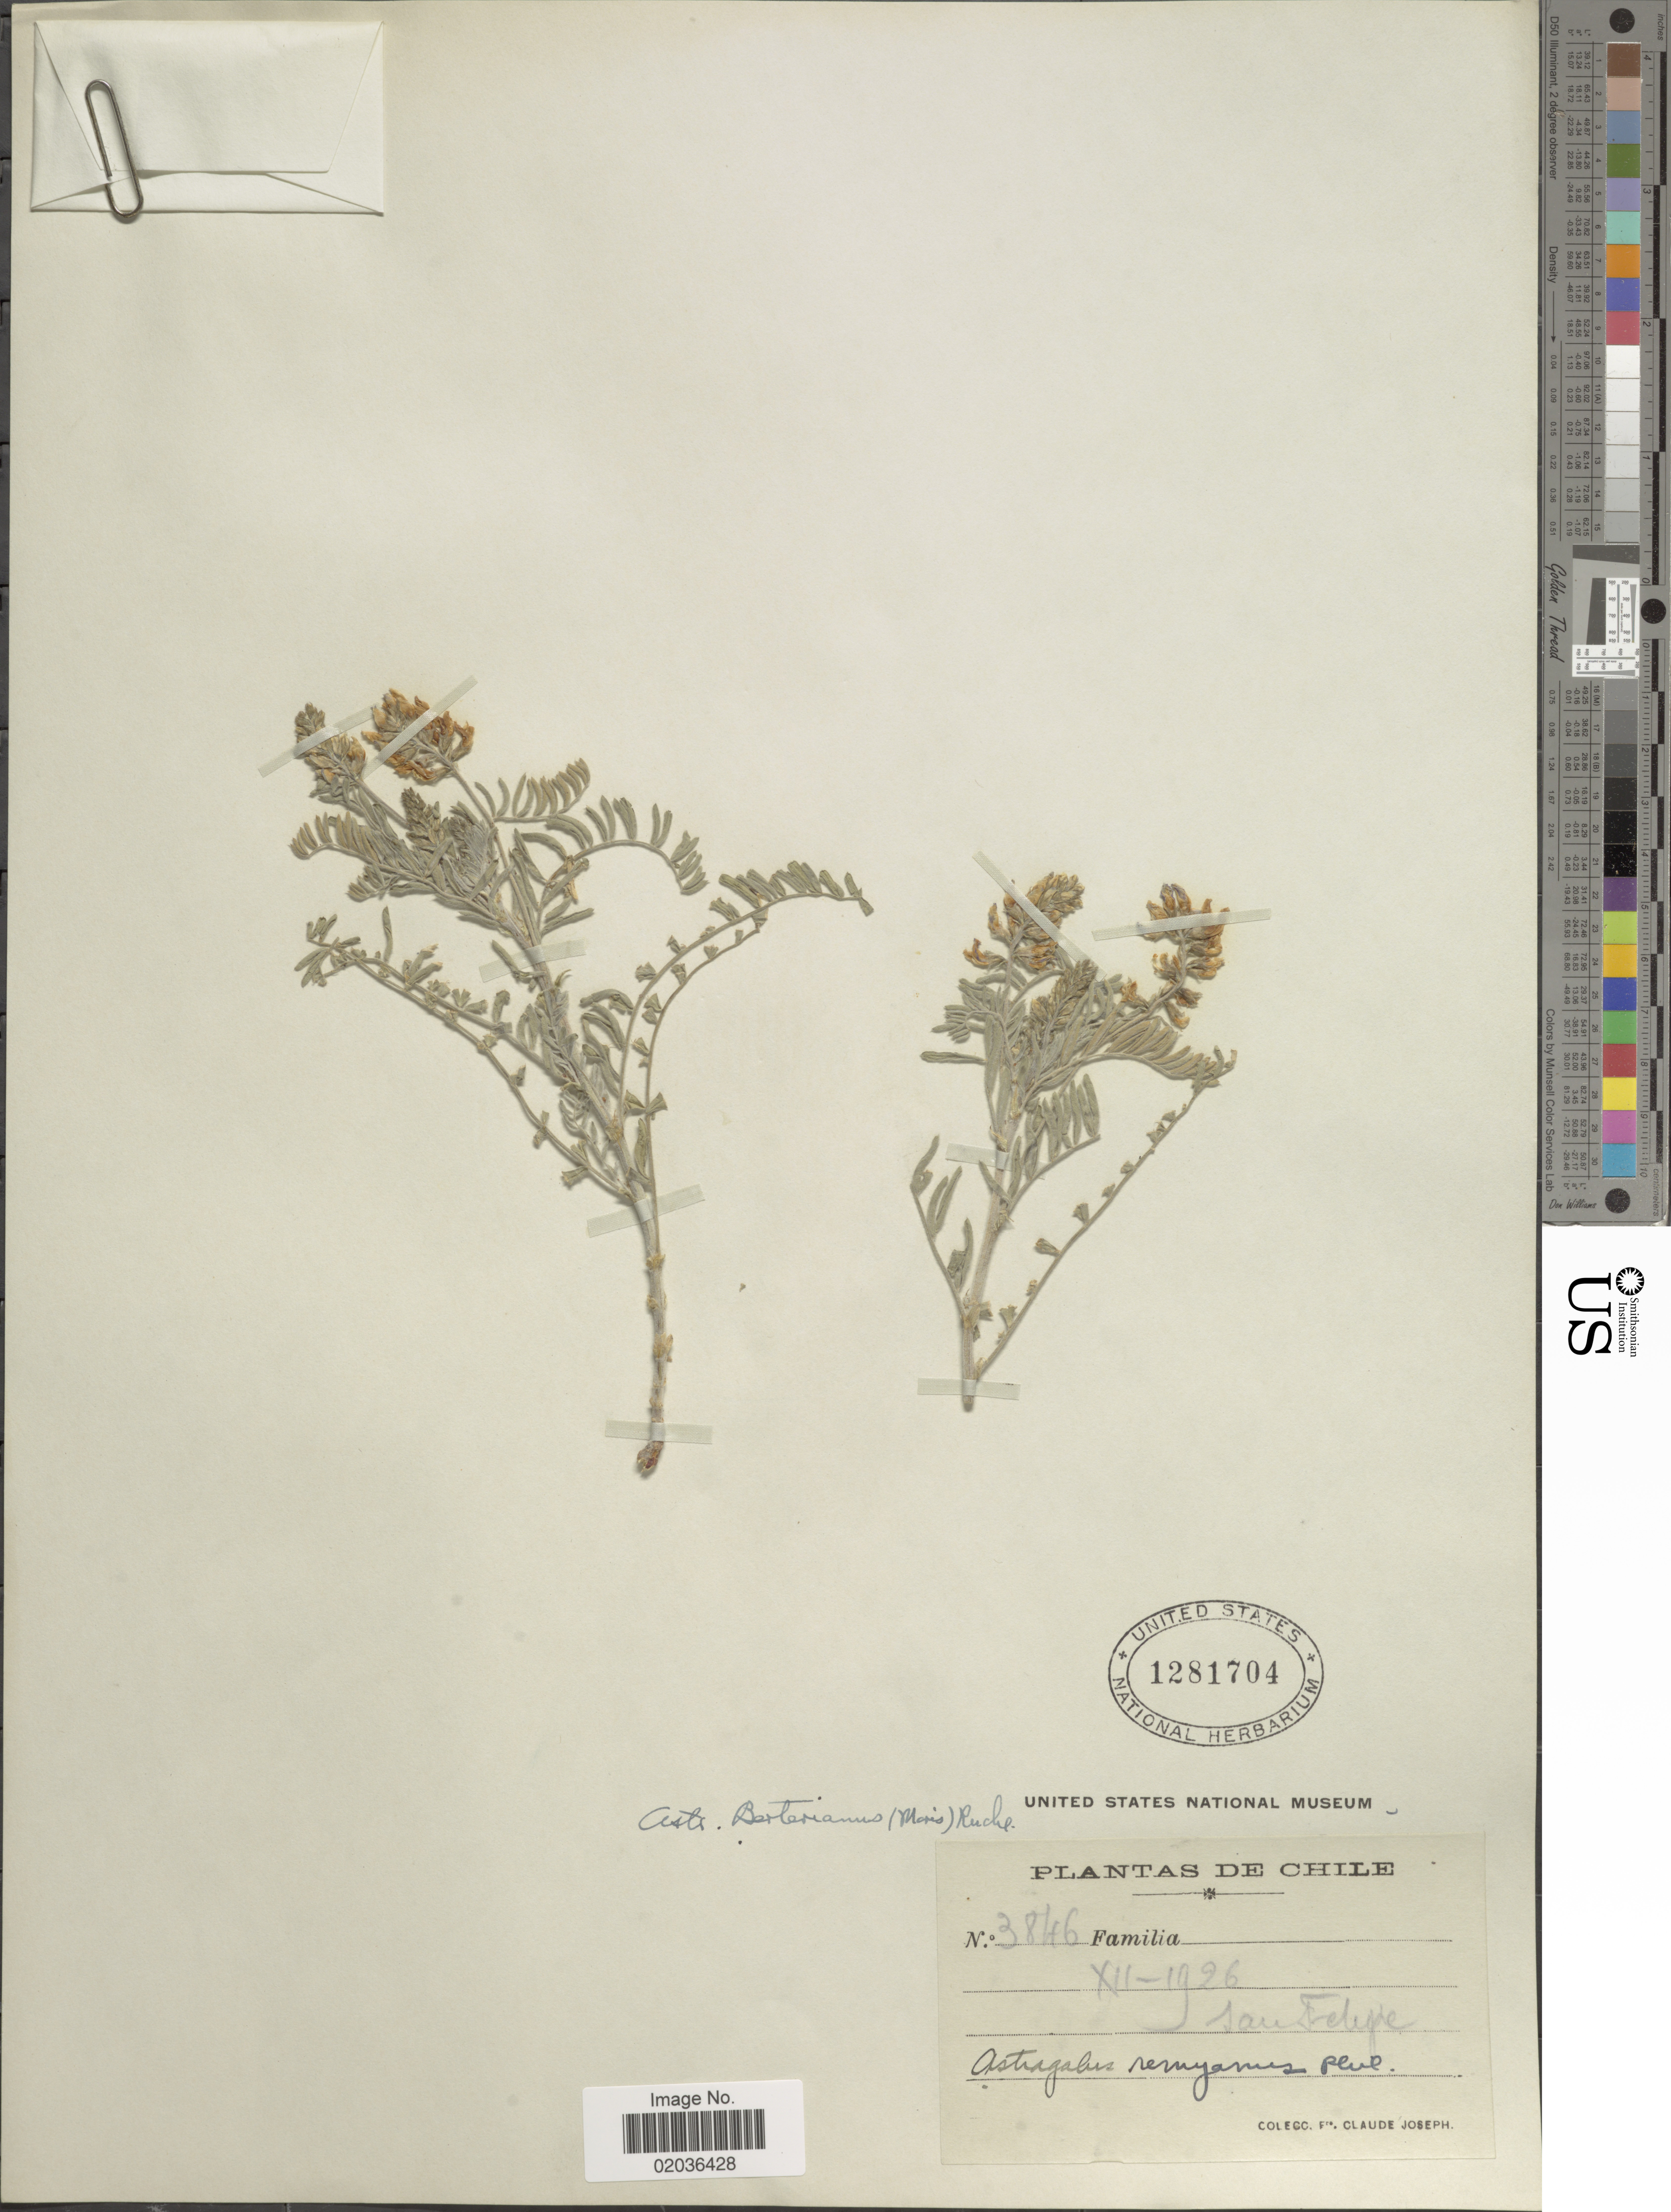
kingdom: Plantae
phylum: Tracheophyta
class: Magnoliopsida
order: Fabales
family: Fabaceae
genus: Astragalus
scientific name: Astragalus berterianus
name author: (Moris) Reiche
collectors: Bro. Claude-Joseph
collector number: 3846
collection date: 1926-12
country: Chile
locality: San Felipe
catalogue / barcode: US 1281704